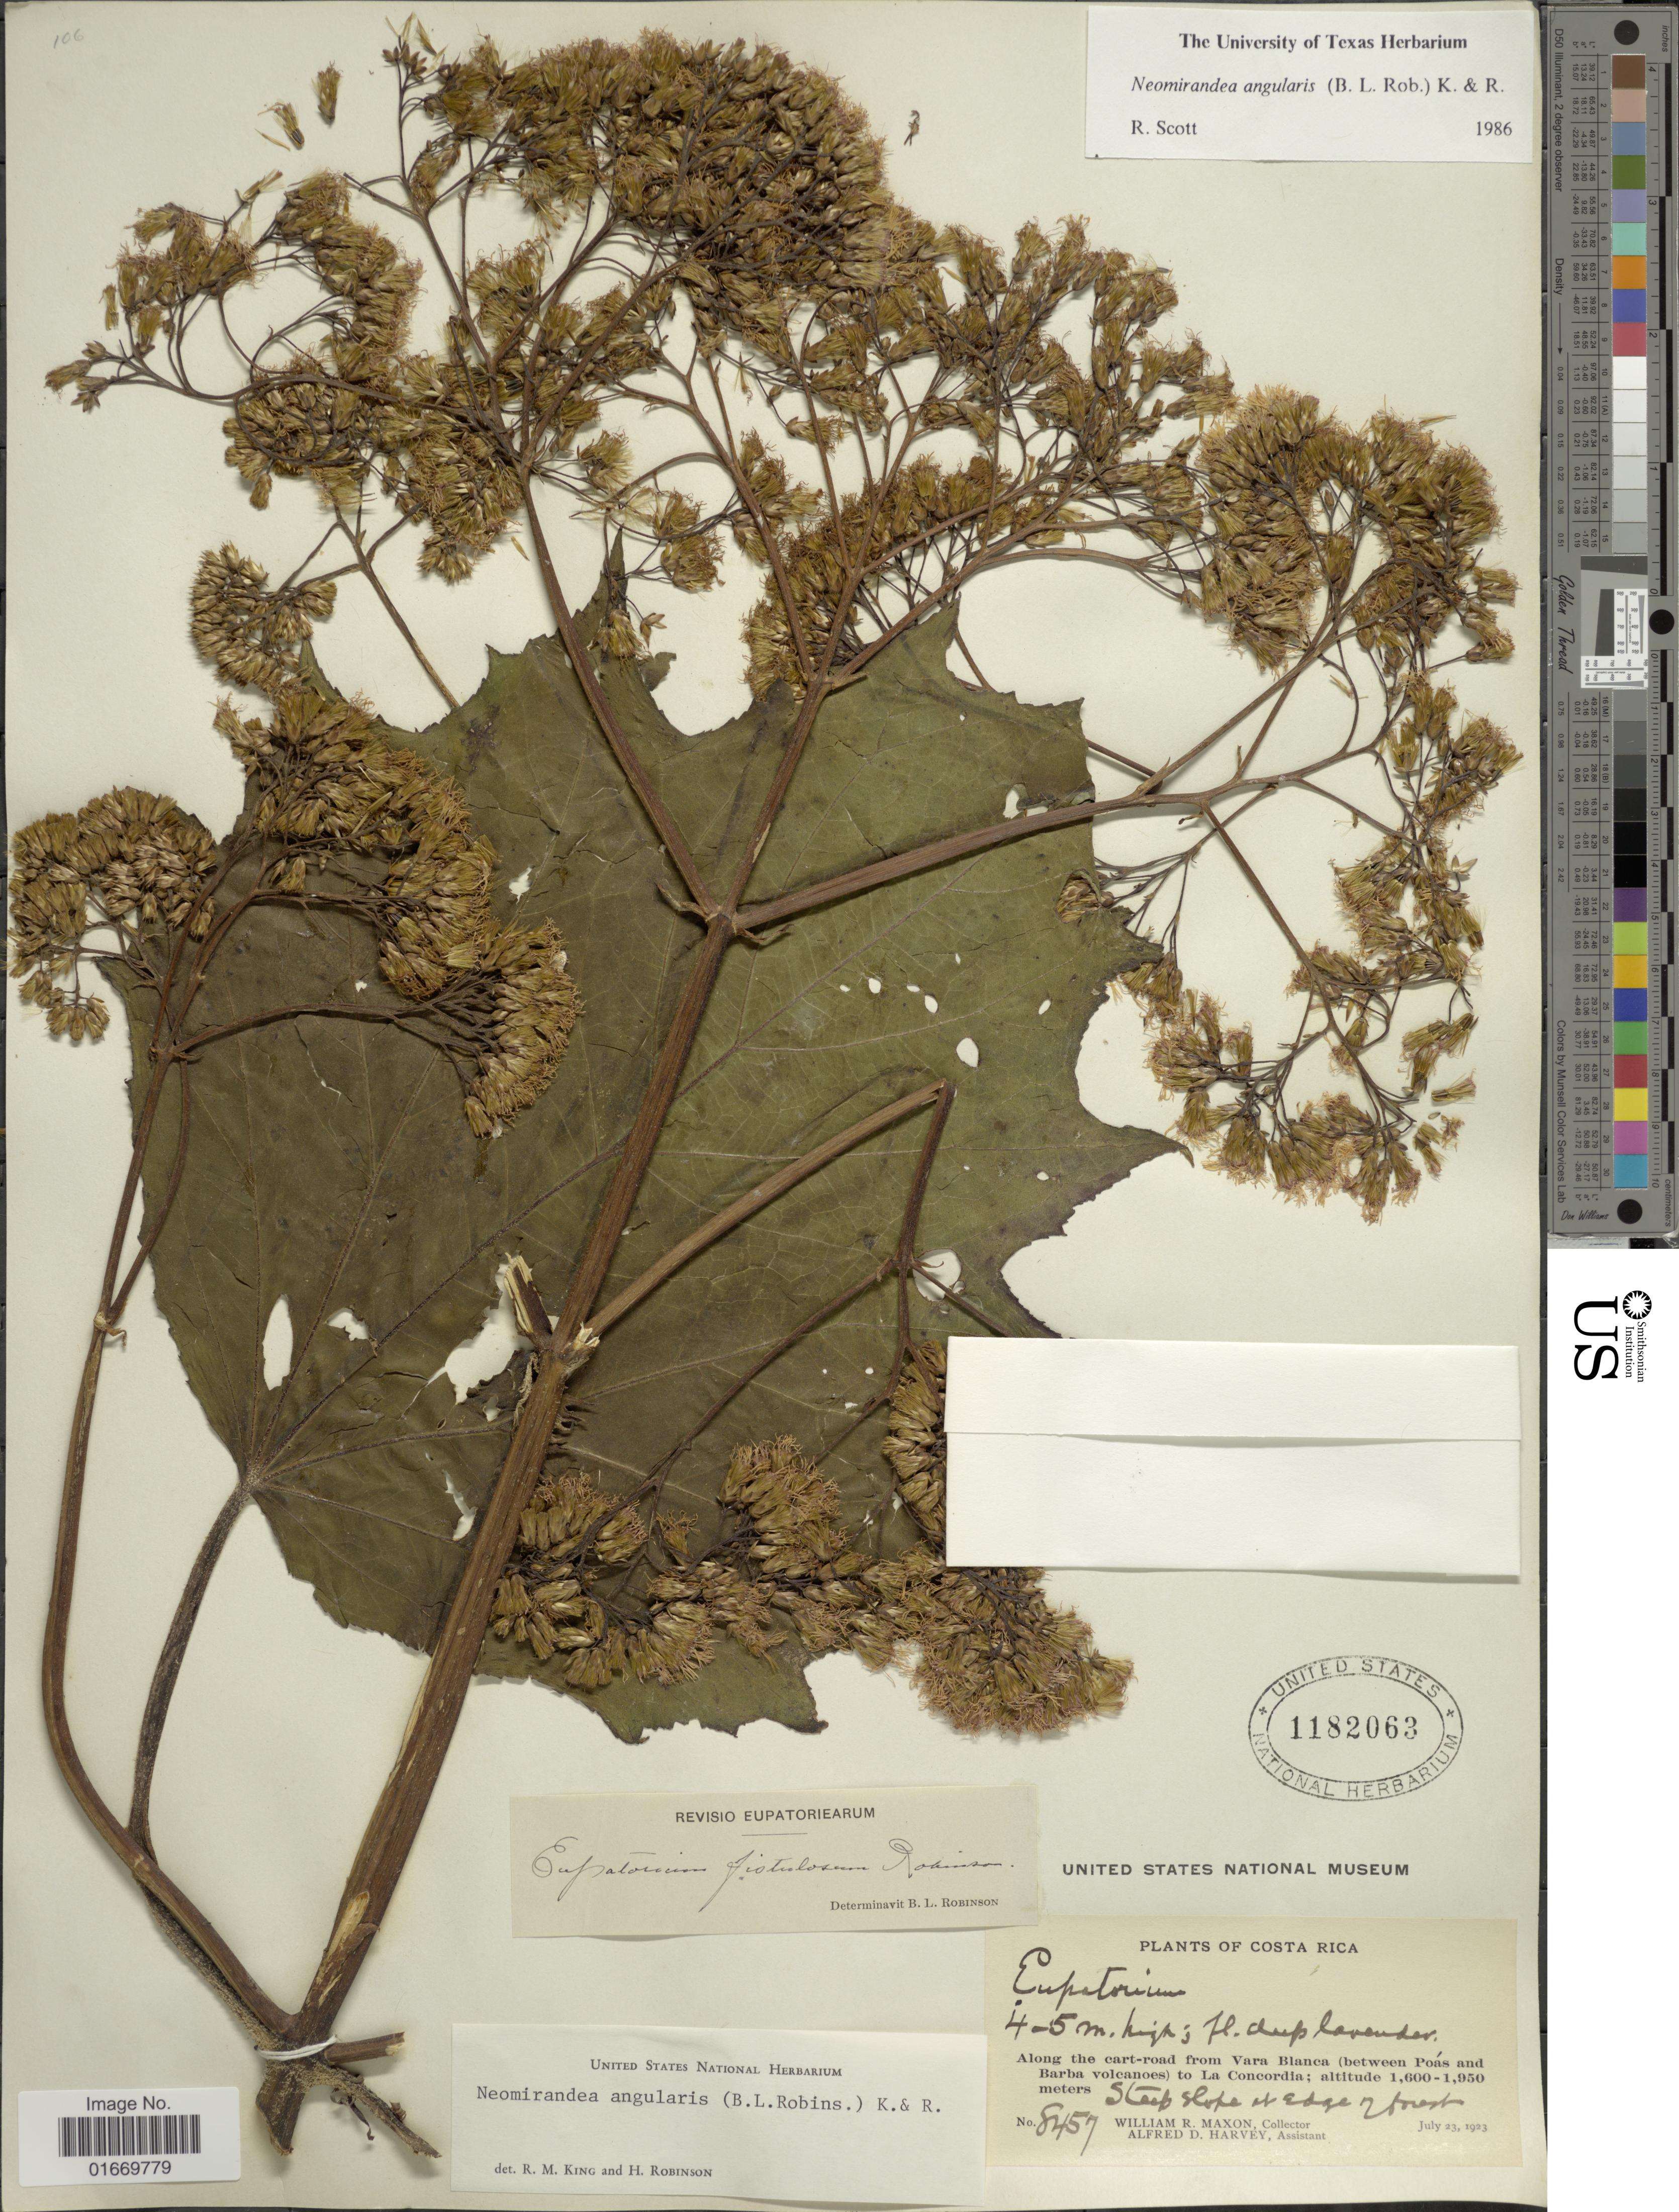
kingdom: Plantae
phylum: Tracheophyta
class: Magnoliopsida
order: Asterales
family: Asteraceae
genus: Neomirandea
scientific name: Neomirandea angularis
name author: (B.L. Rob.) R.M. King & H. Rob.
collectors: W. R. Maxon & A. D. Harvey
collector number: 8457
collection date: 1923-07-23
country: Costa Rica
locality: Costa Rica. Along the cart-road from Var Blanca (between Poas and Barba volcanoes) to La Concordia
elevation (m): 1600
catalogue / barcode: US 1182063